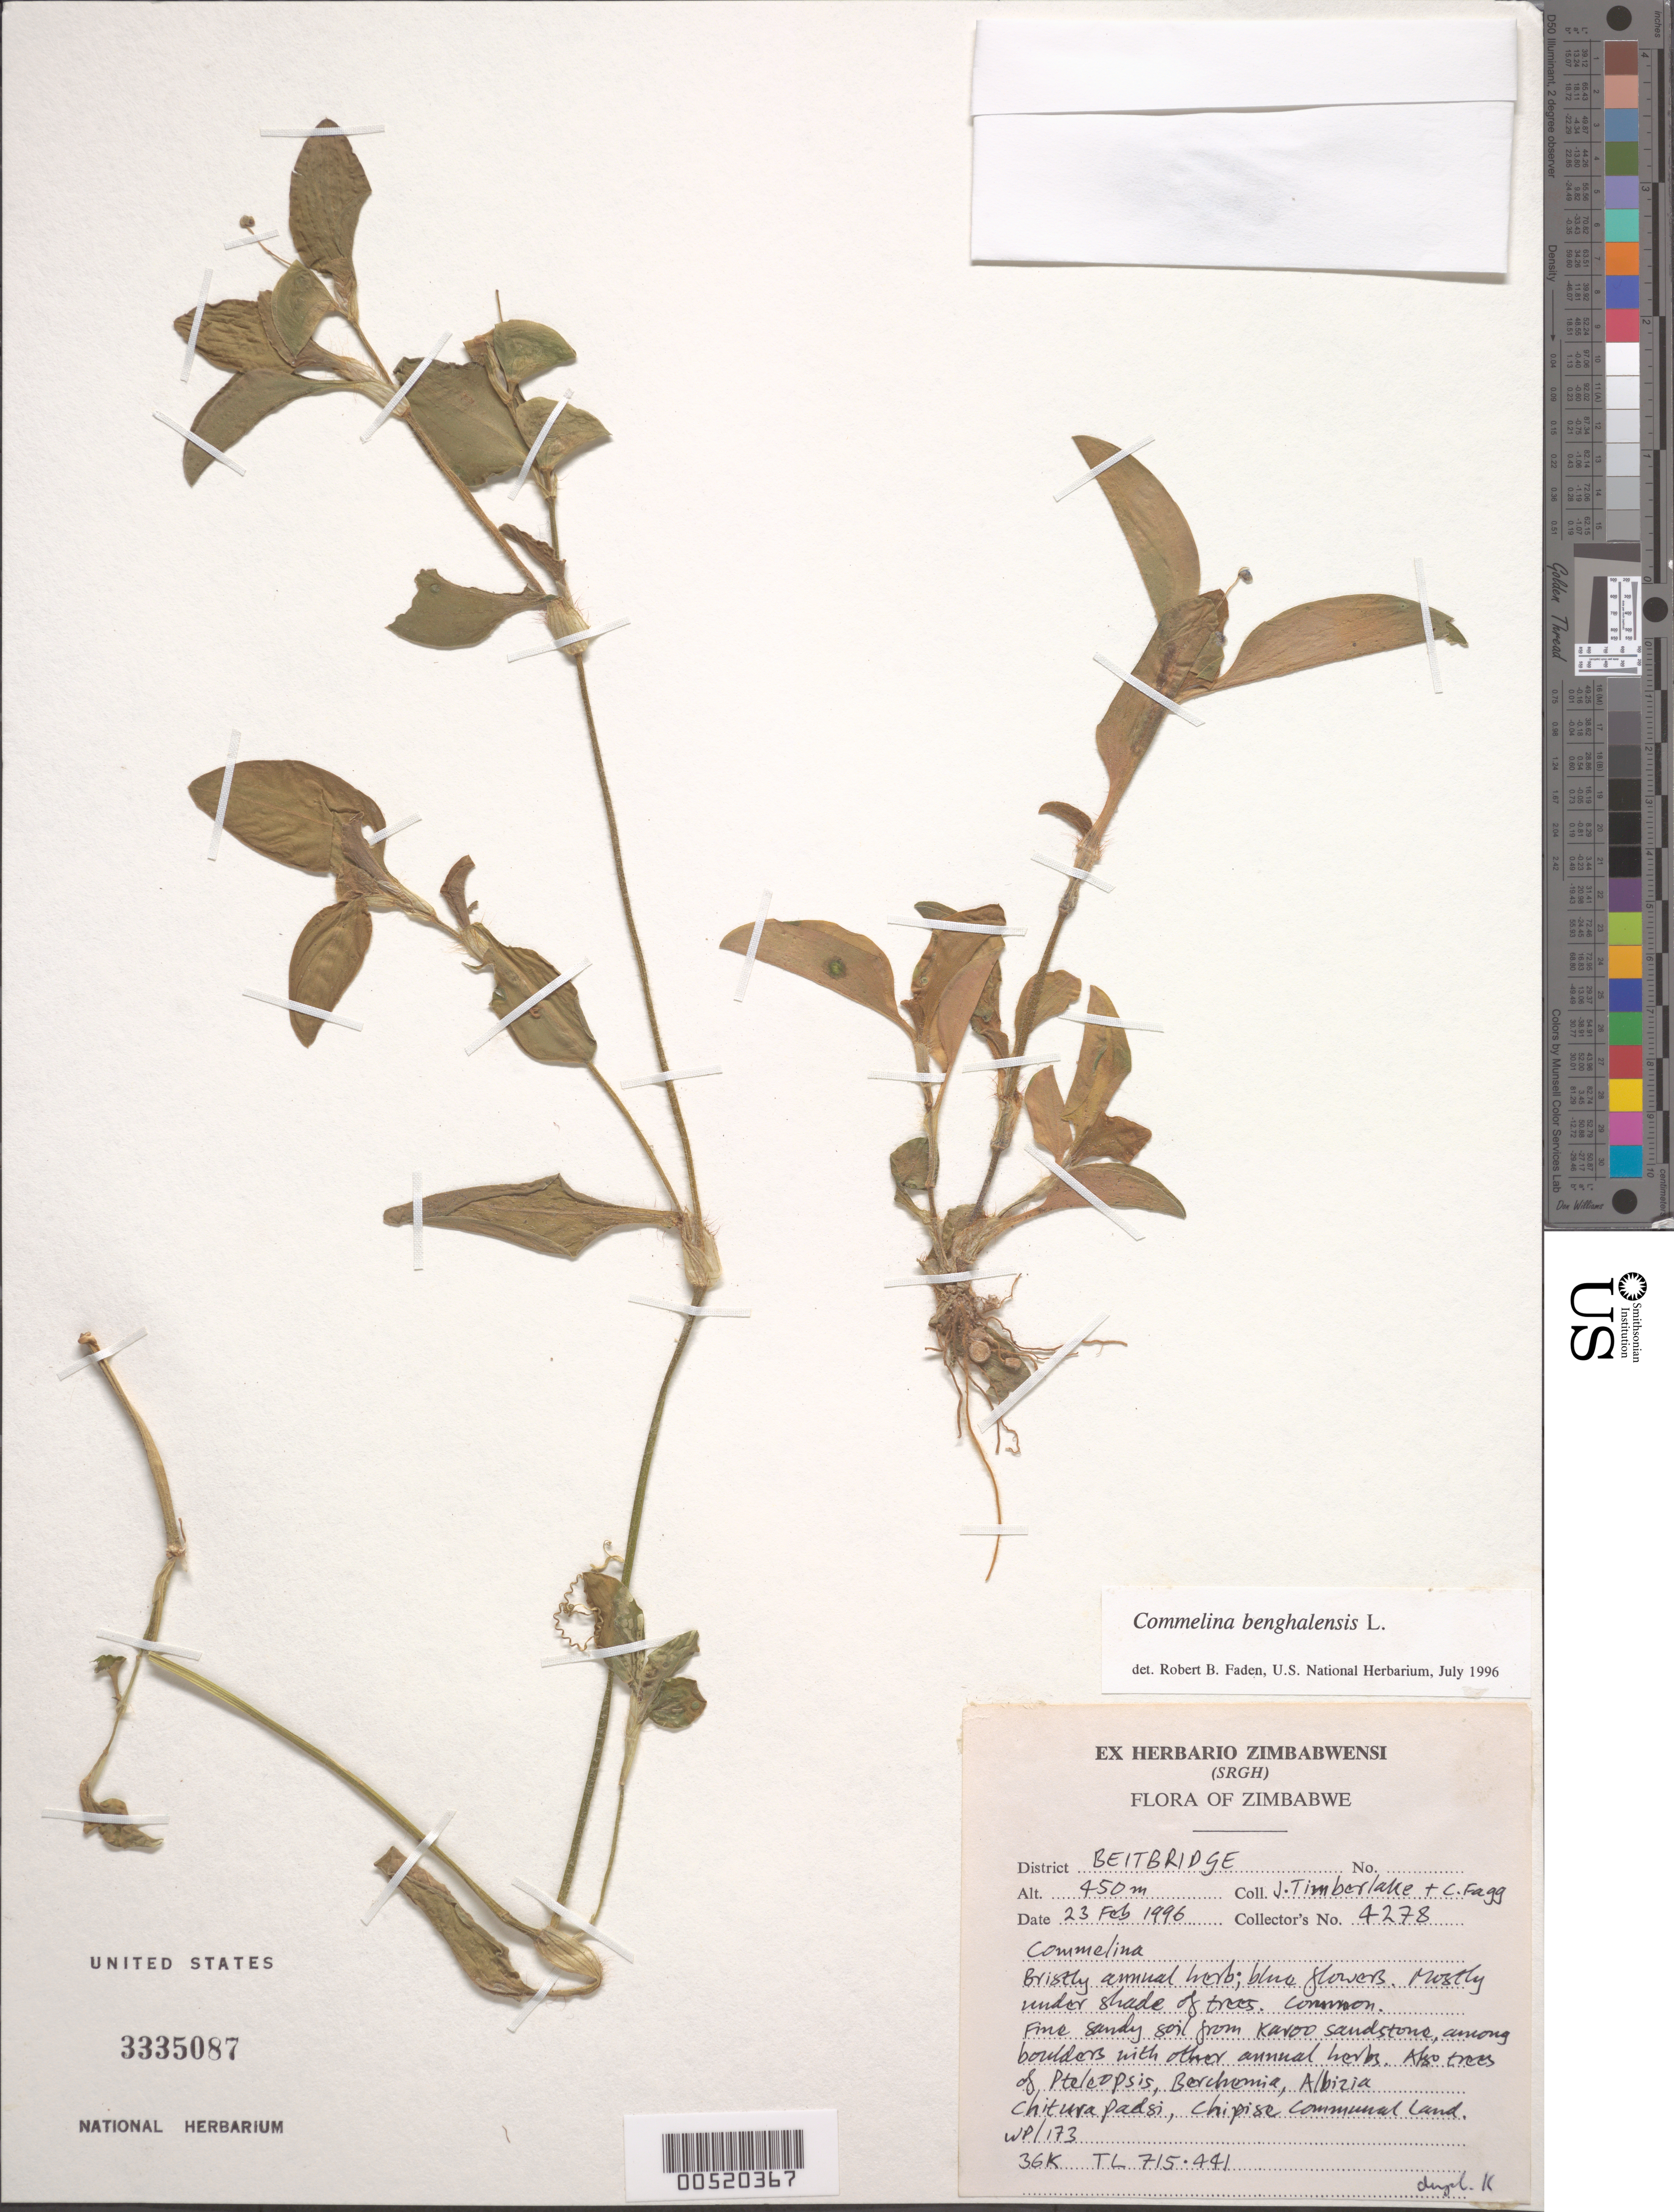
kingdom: Plantae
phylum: Tracheophyta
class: Liliopsida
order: Commelinales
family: Commelinaceae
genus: Commelina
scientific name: Commelina benghalensis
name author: L.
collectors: J. Timberlake & C. Fagg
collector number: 4278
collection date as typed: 23 Feb 1996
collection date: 1996-02-23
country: Zimbabwe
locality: Beitbridge, chiturapadsi, chipise communal land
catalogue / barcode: US 3335087